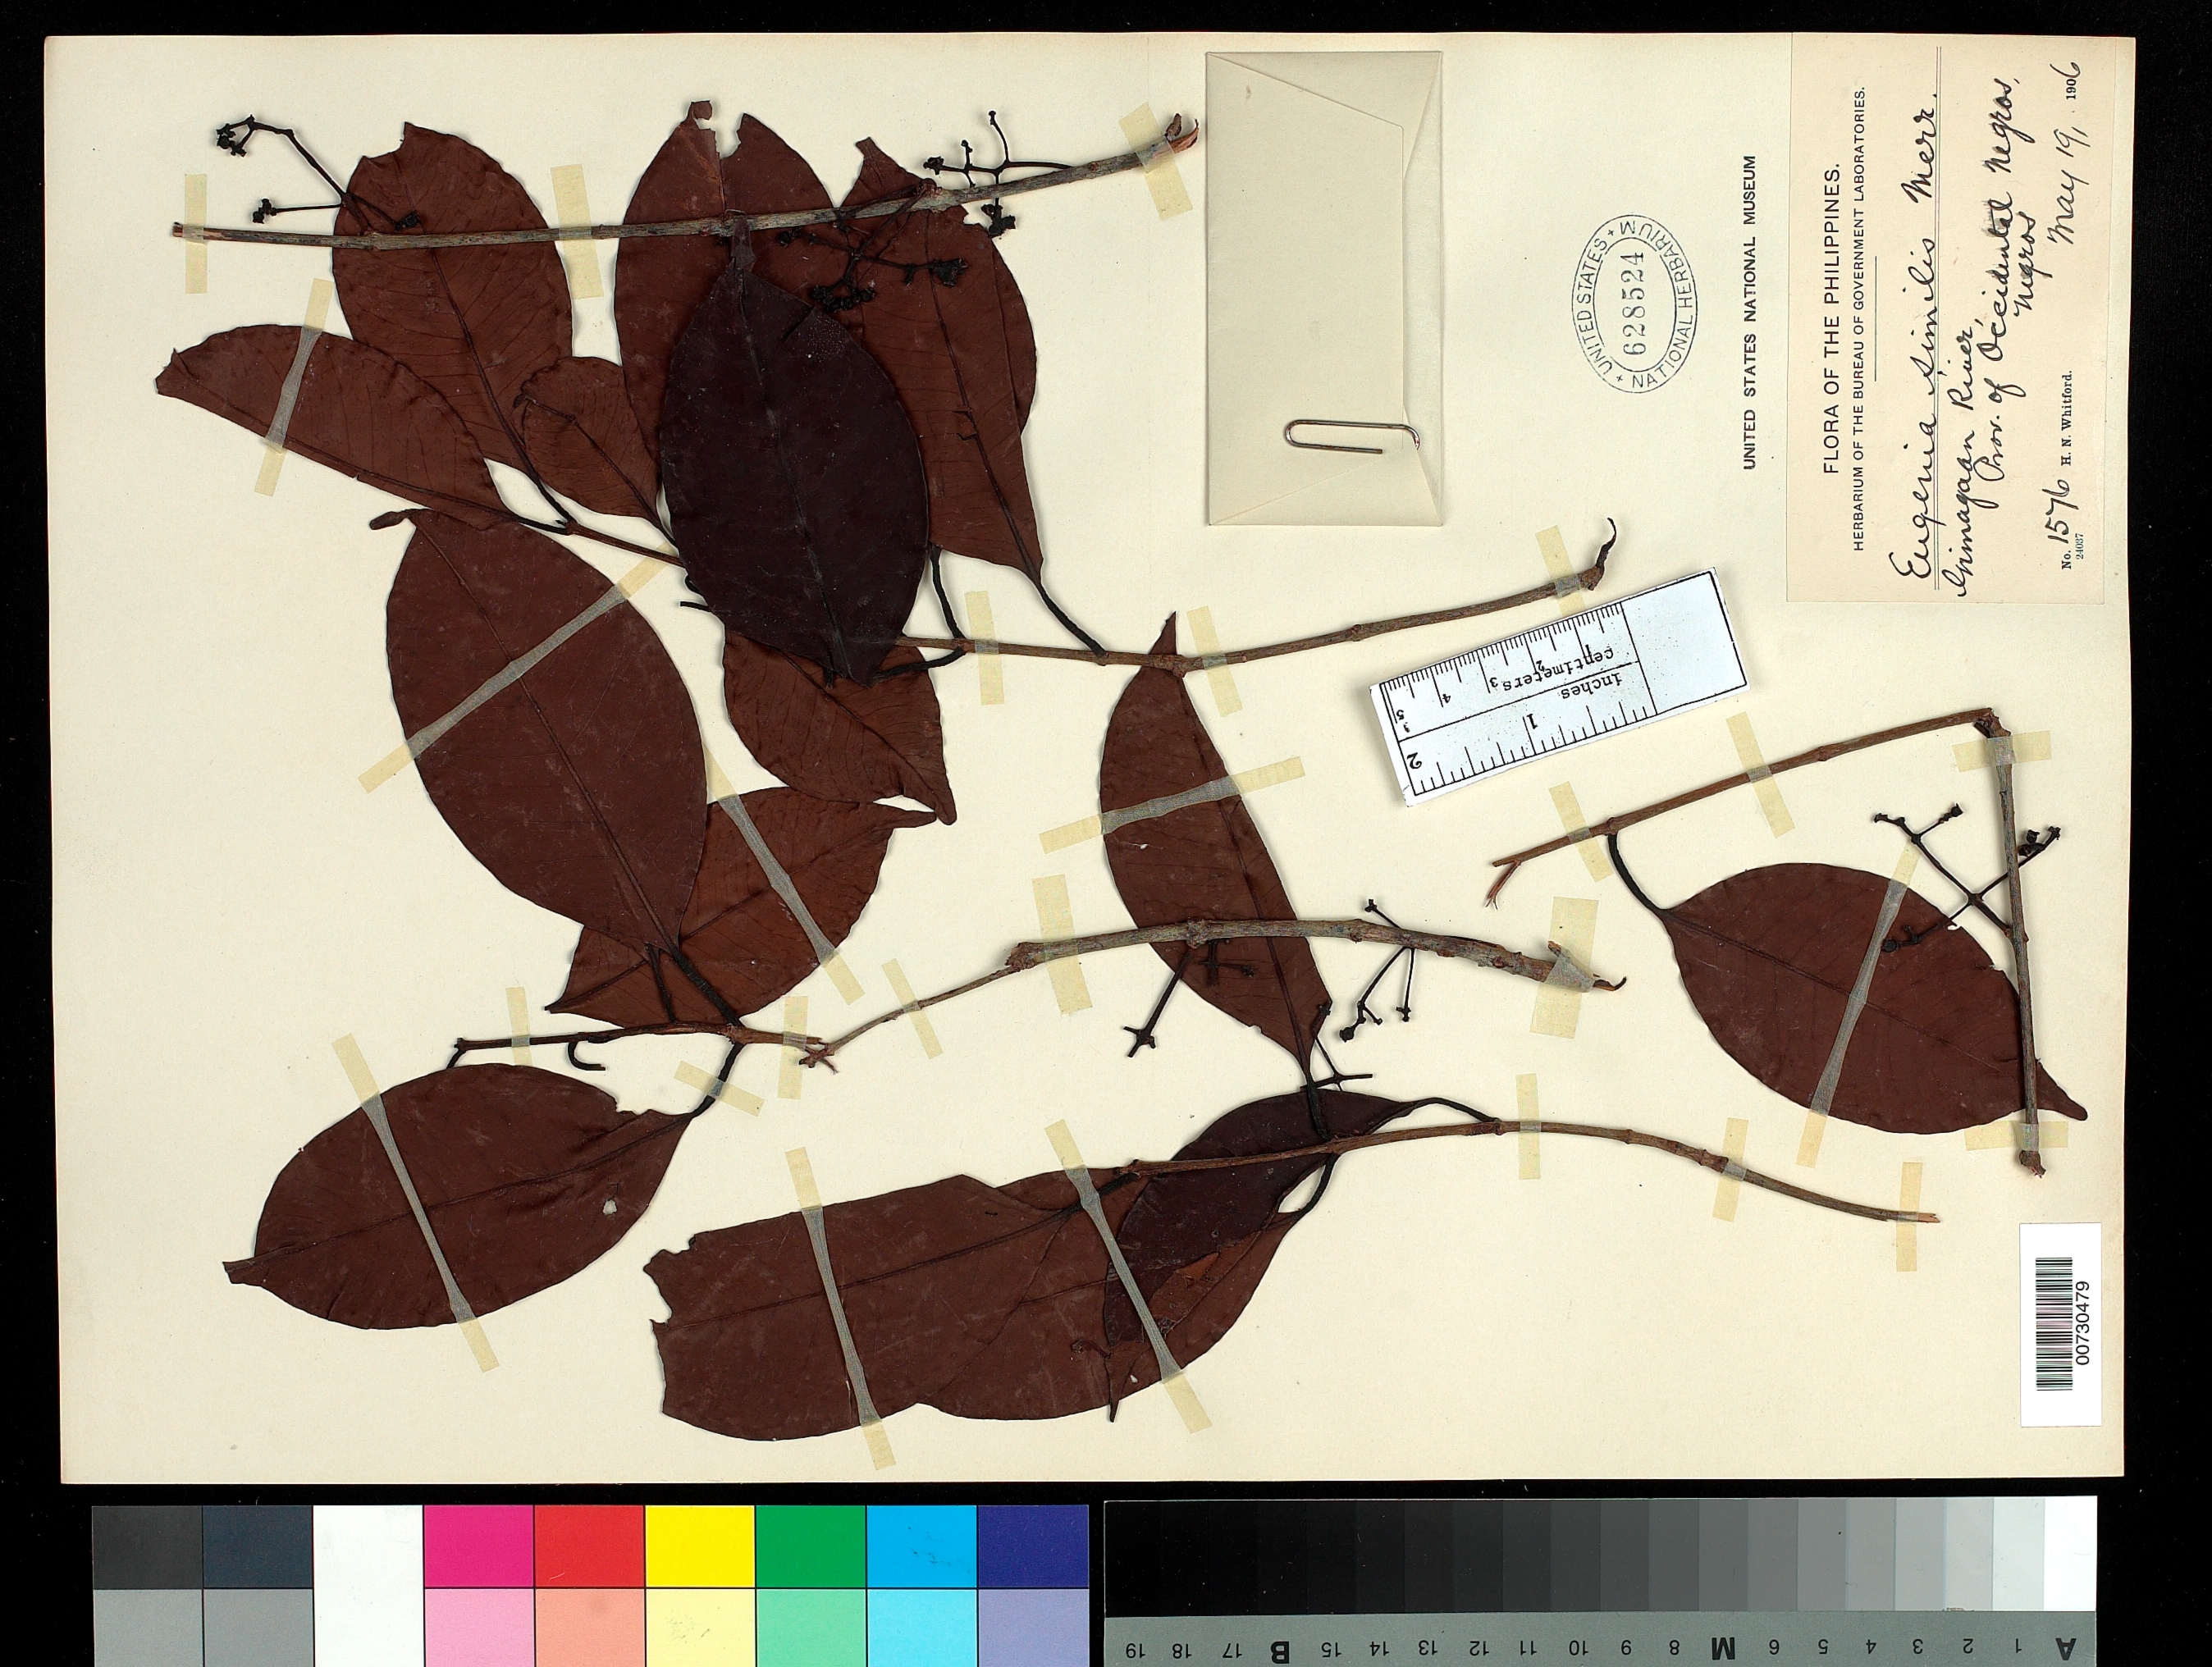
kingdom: Plantae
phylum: Tracheophyta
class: Magnoliopsida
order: Myrtales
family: Myrtaceae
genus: Syzygium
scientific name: Syzygium simile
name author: (Merr.) Merr.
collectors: H. N. Whitford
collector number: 1576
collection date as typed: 19 May 1906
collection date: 1906-05-19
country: Philippines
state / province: Western Visayas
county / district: Negros Occidental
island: Negros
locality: Grimayan? River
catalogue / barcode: US 628524